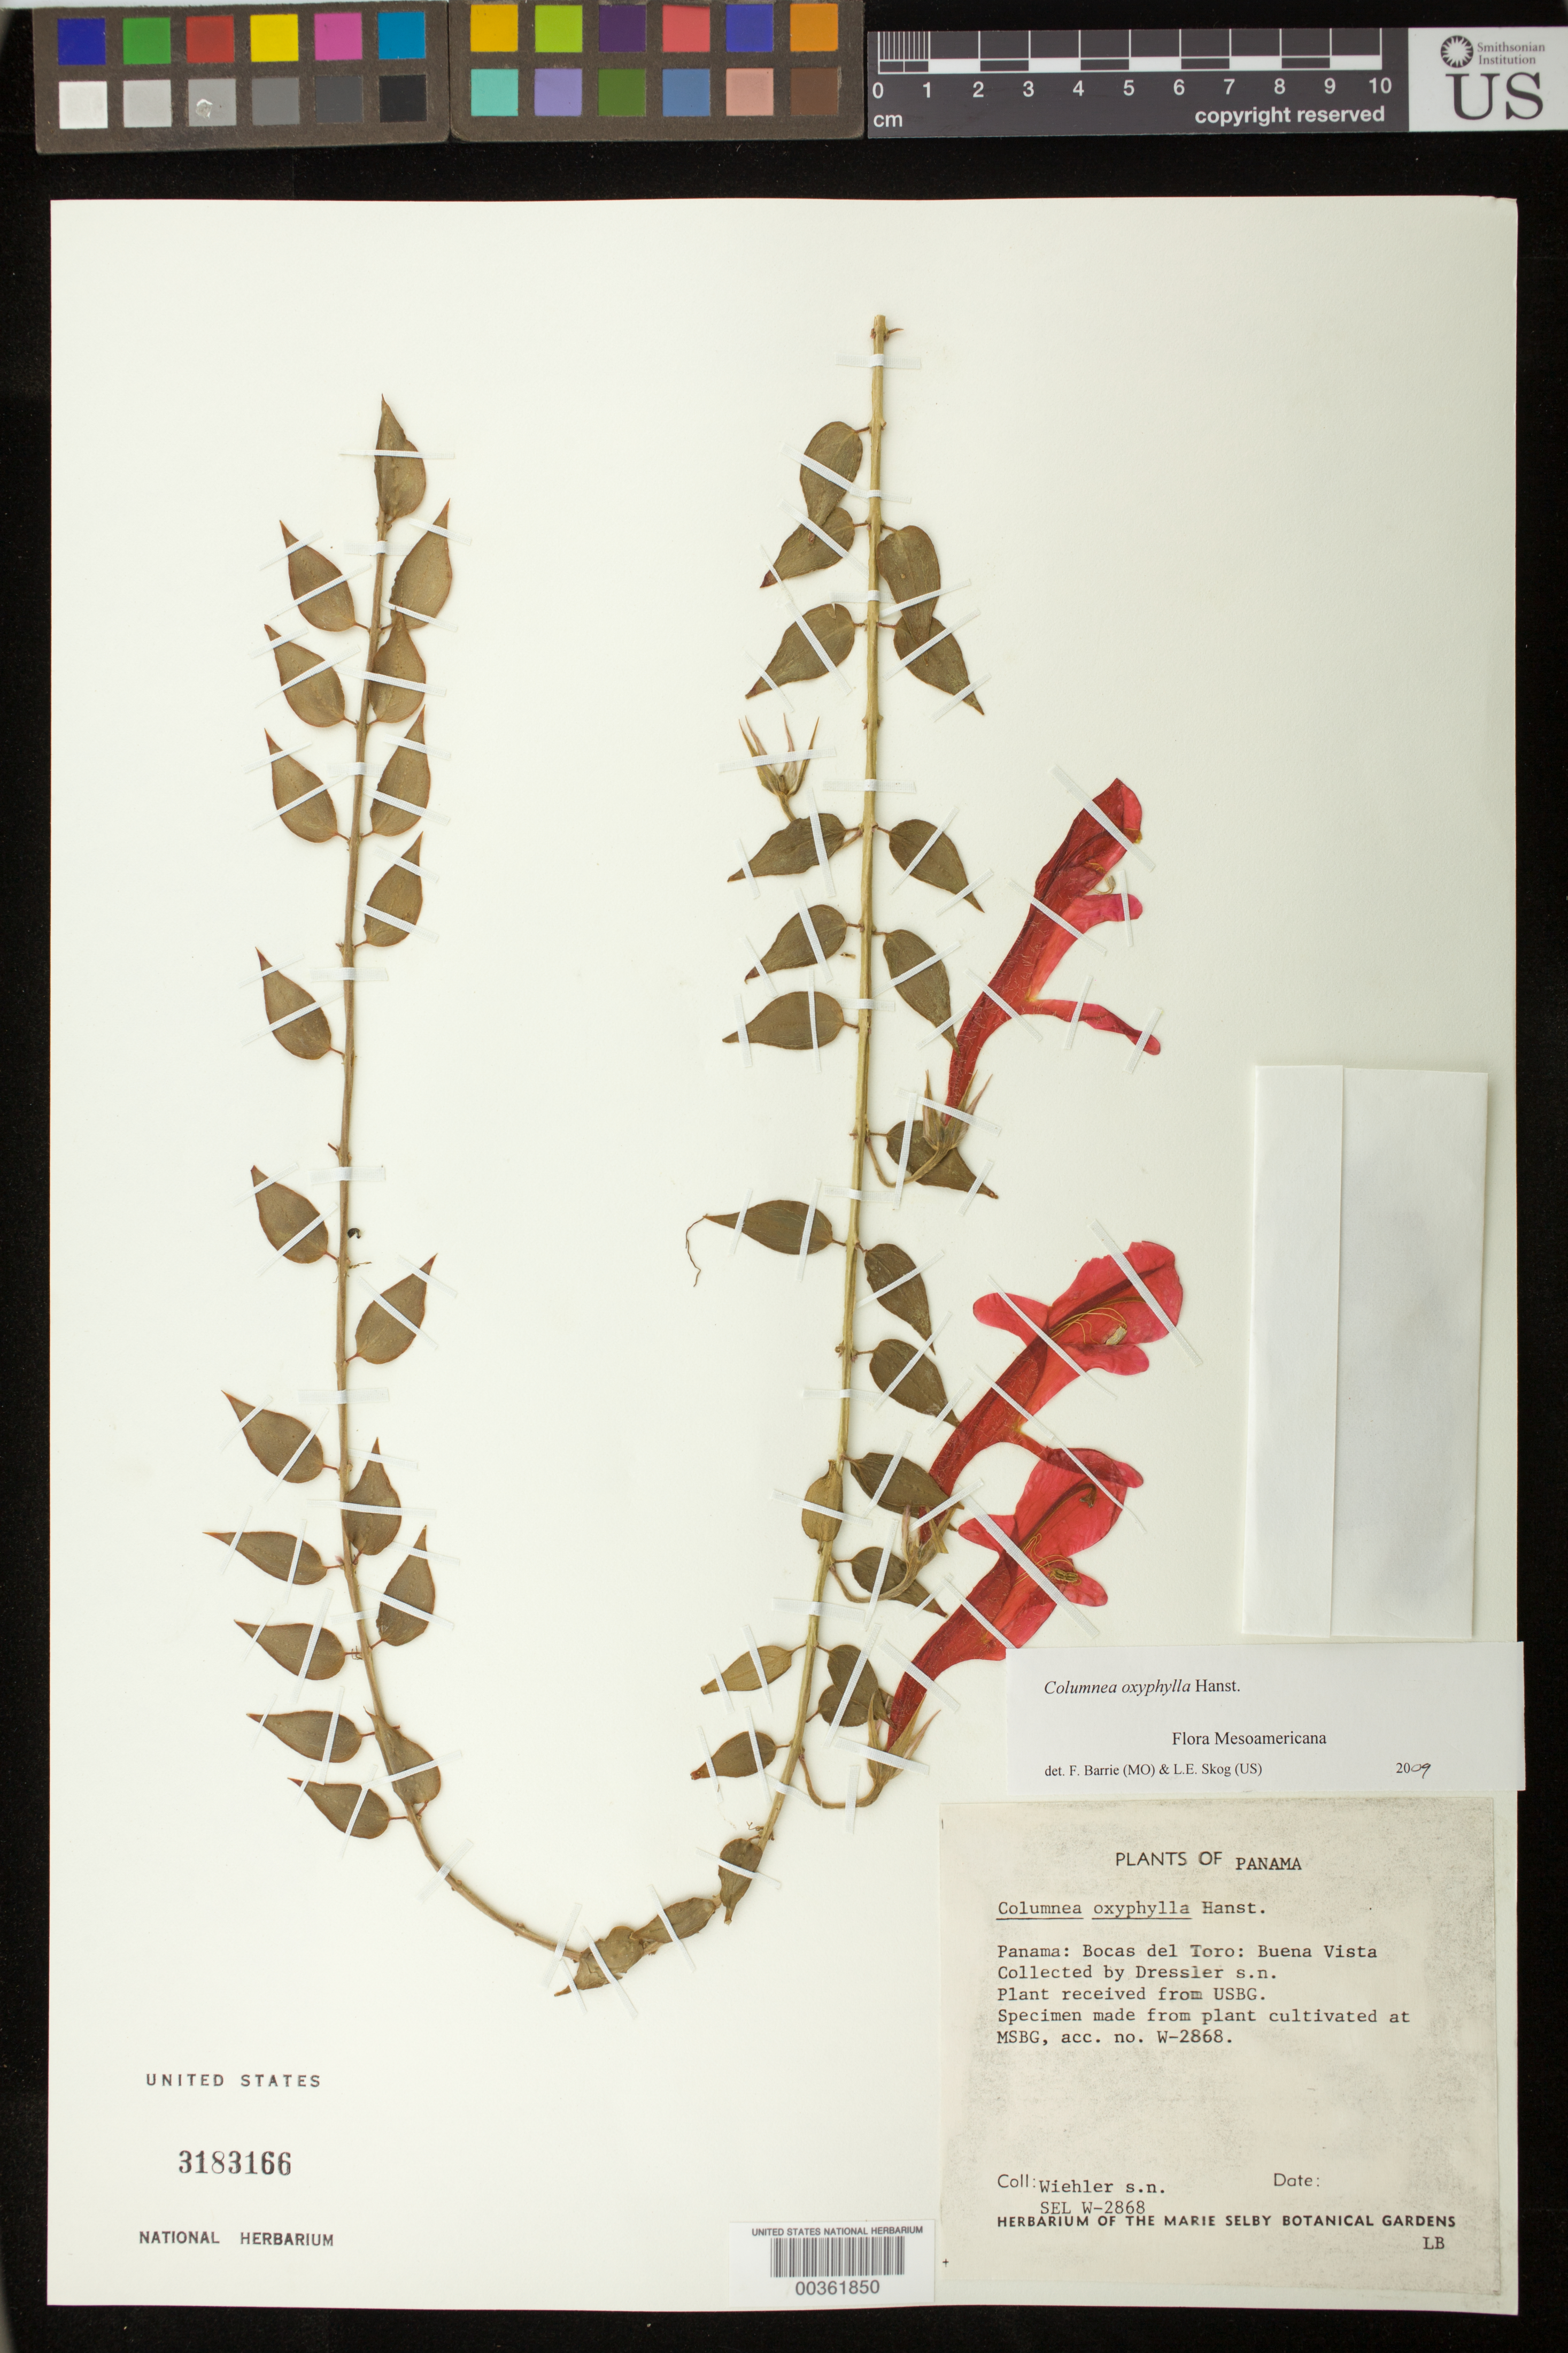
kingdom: Plantae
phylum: Tracheophyta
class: Magnoliopsida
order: Lamiales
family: Gesneriaceae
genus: Columnea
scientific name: Columnea oxyphylla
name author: Hanst.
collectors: H. J. Wiehler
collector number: s.n. [W-2868]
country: Panama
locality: Panama: Buena Vista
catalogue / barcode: US 3183166